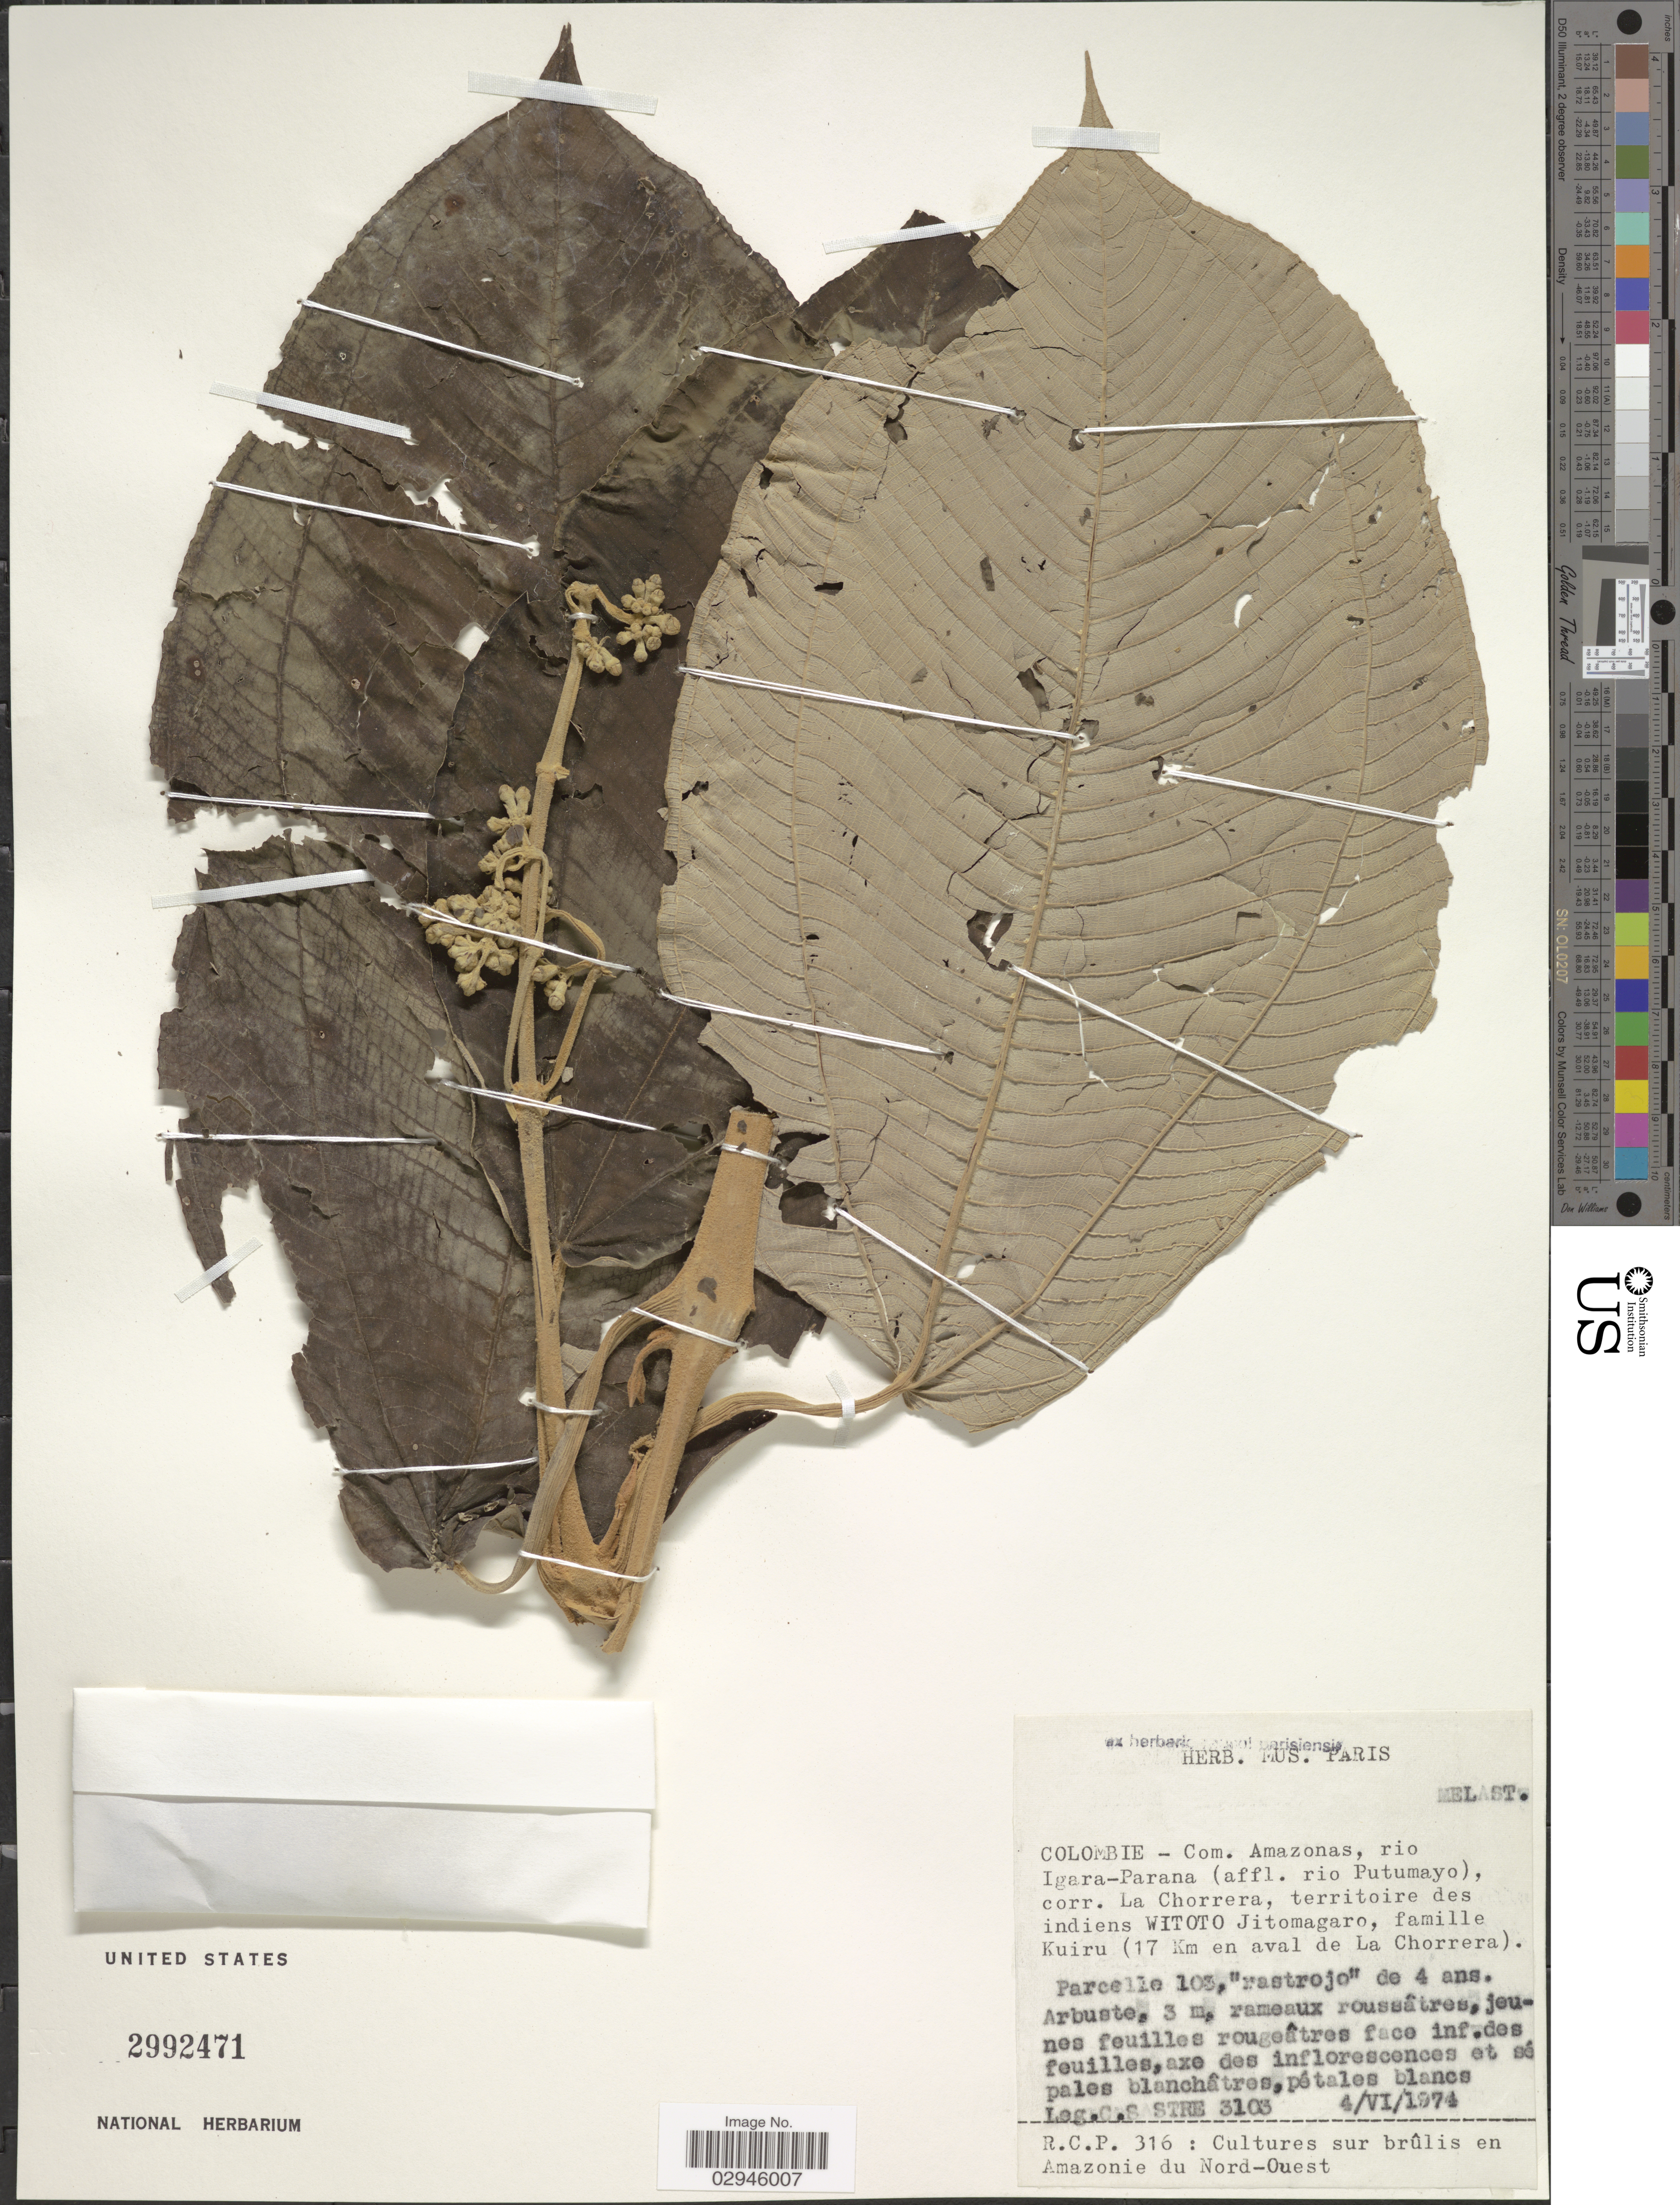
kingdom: Plantae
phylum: Tracheophyta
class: Magnoliopsida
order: Myrtales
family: Melastomataceae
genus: Miconia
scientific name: Miconia sp.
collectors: C. Sastre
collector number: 3103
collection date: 1974-06-04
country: Colombia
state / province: Amazônas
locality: Com. Amazonas, rio Igara-Parana (affl. rio Putumayo), corr. La Chorrera, territoire des indiens WITOTO Jitomagaro, famille Kuiru (17 Km en aval de La Chorrera). Parcelle 103.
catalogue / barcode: US 2992471